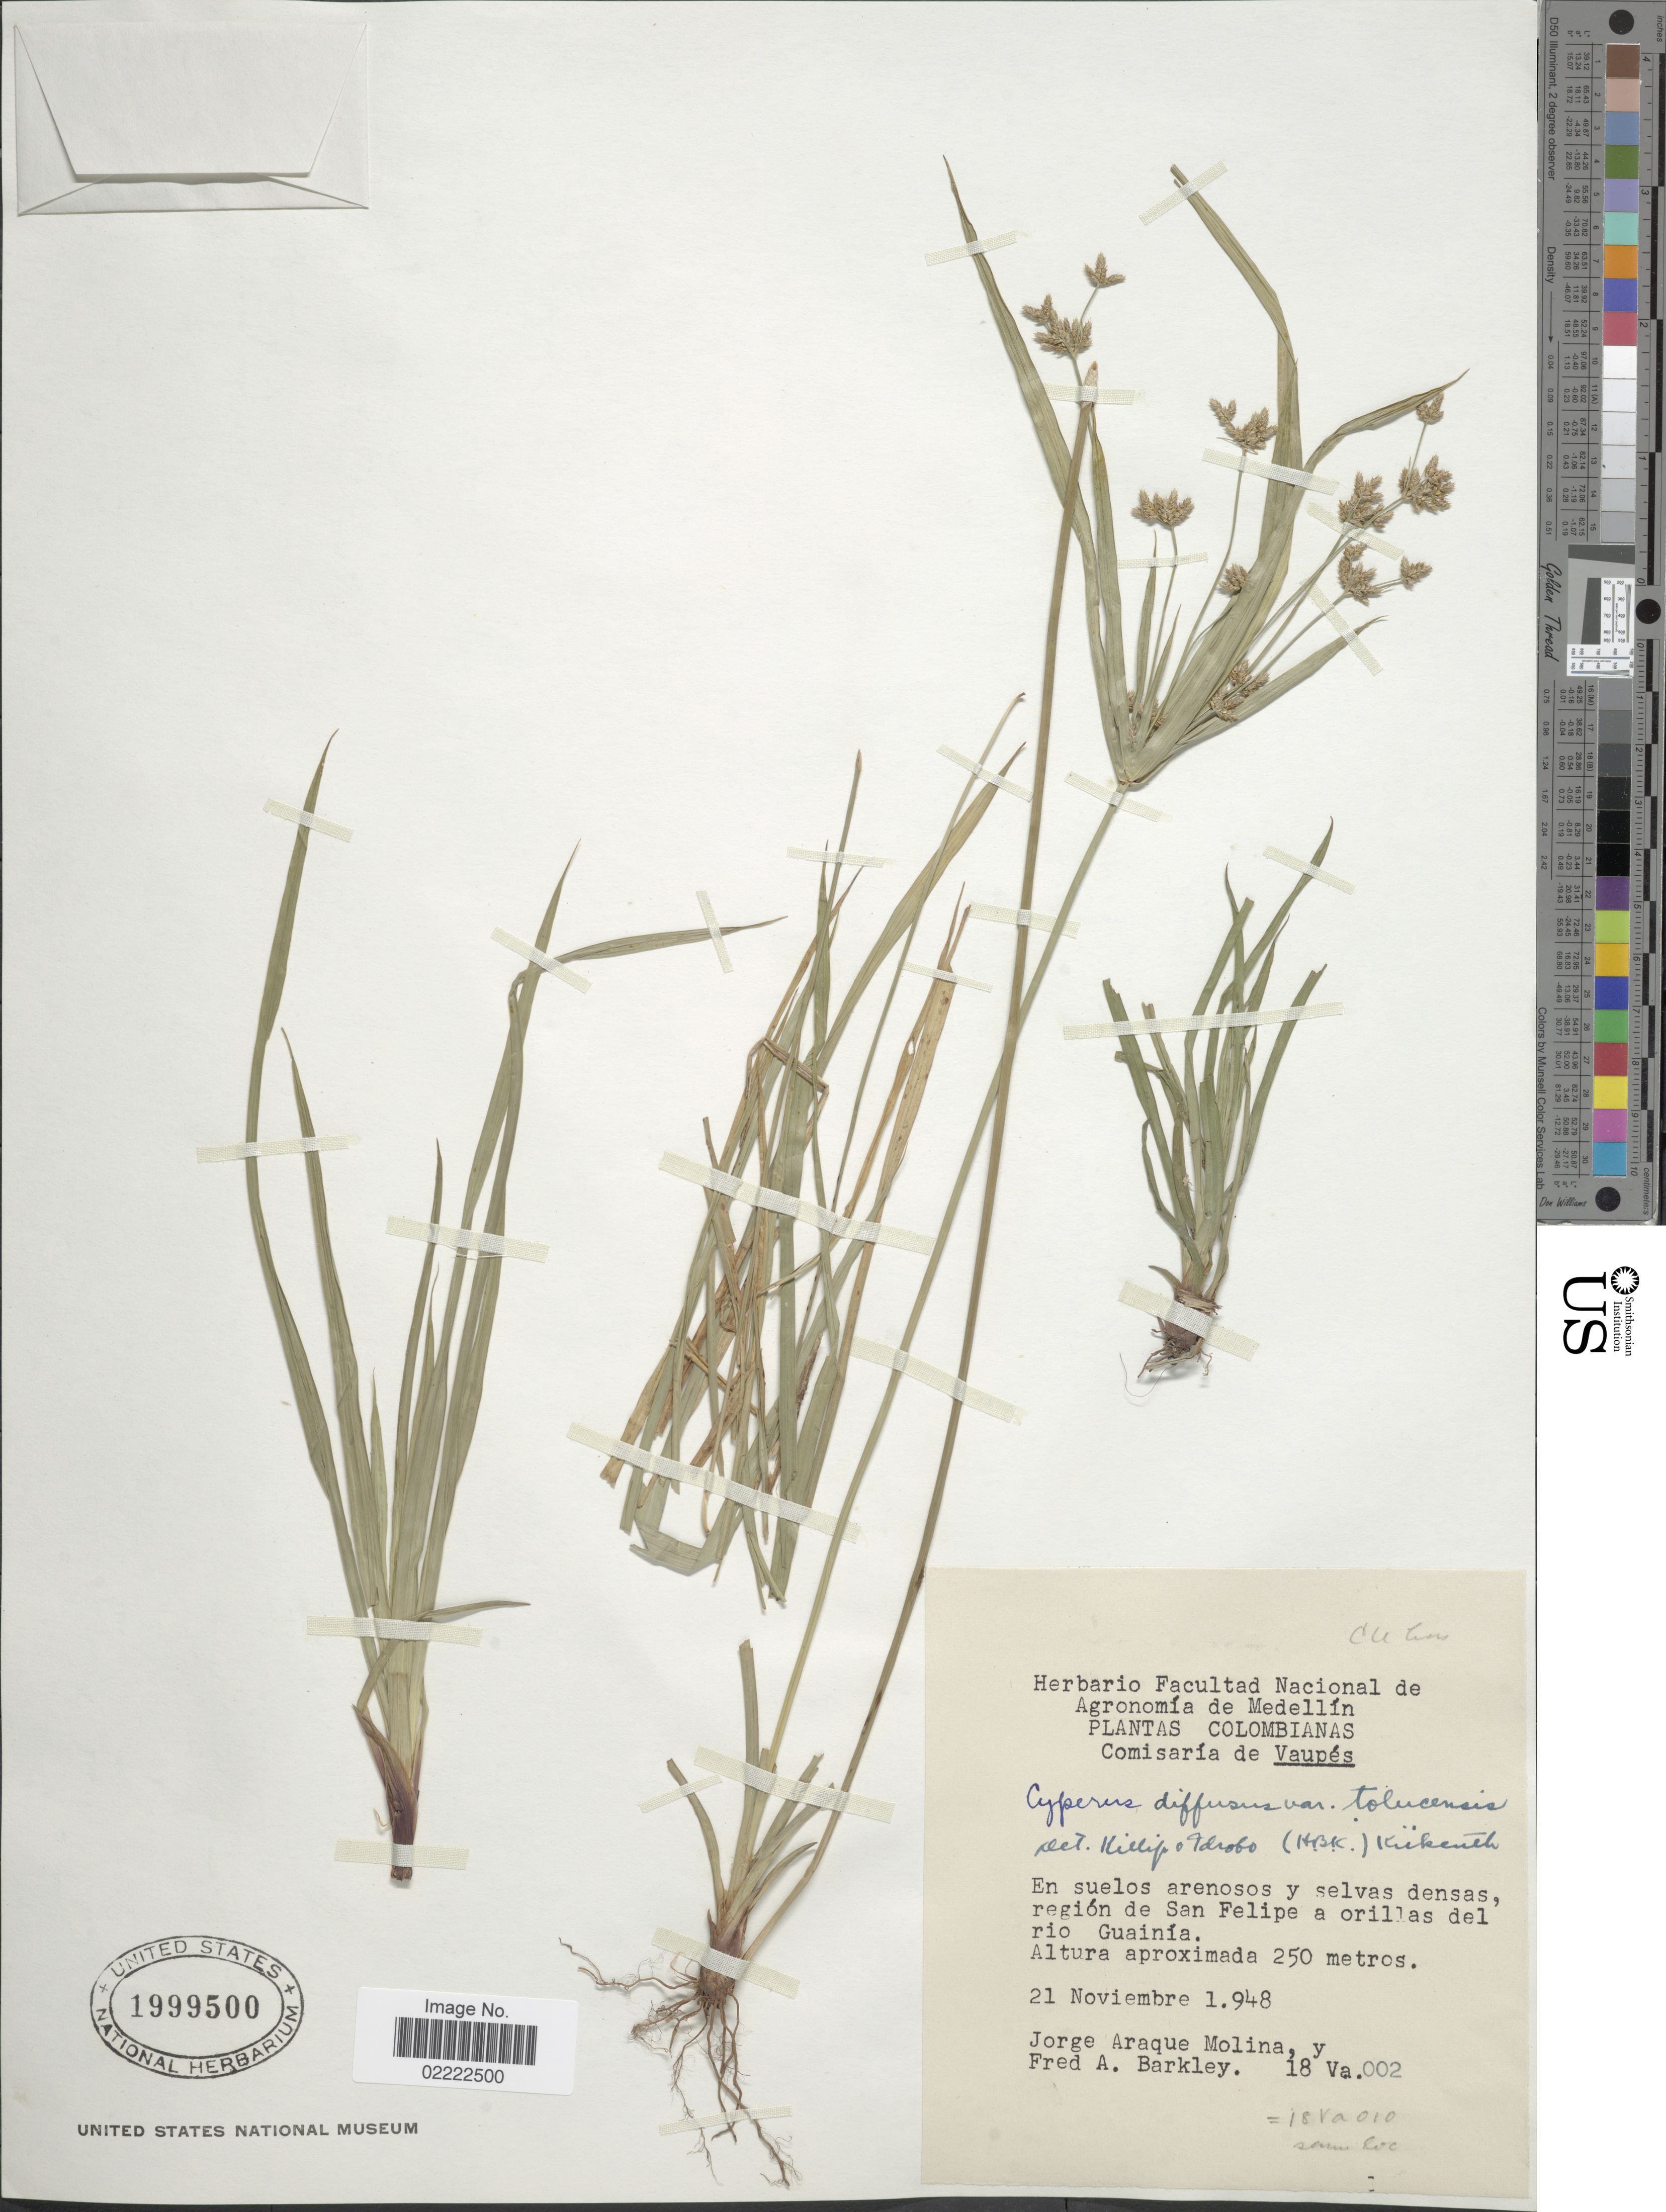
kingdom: Plantae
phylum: Tracheophyta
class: Liliopsida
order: Poales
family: Cyperaceae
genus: Cyperus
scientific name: Cyperus laxus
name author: Lam.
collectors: J. A. Molina & F. A. Barkley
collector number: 18va002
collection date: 1948-11-21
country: Colombia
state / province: Vaupés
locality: En sules arenosos y selvas densas, region de San Felipe a orillas del rio Guainia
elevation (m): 250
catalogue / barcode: US 1999500